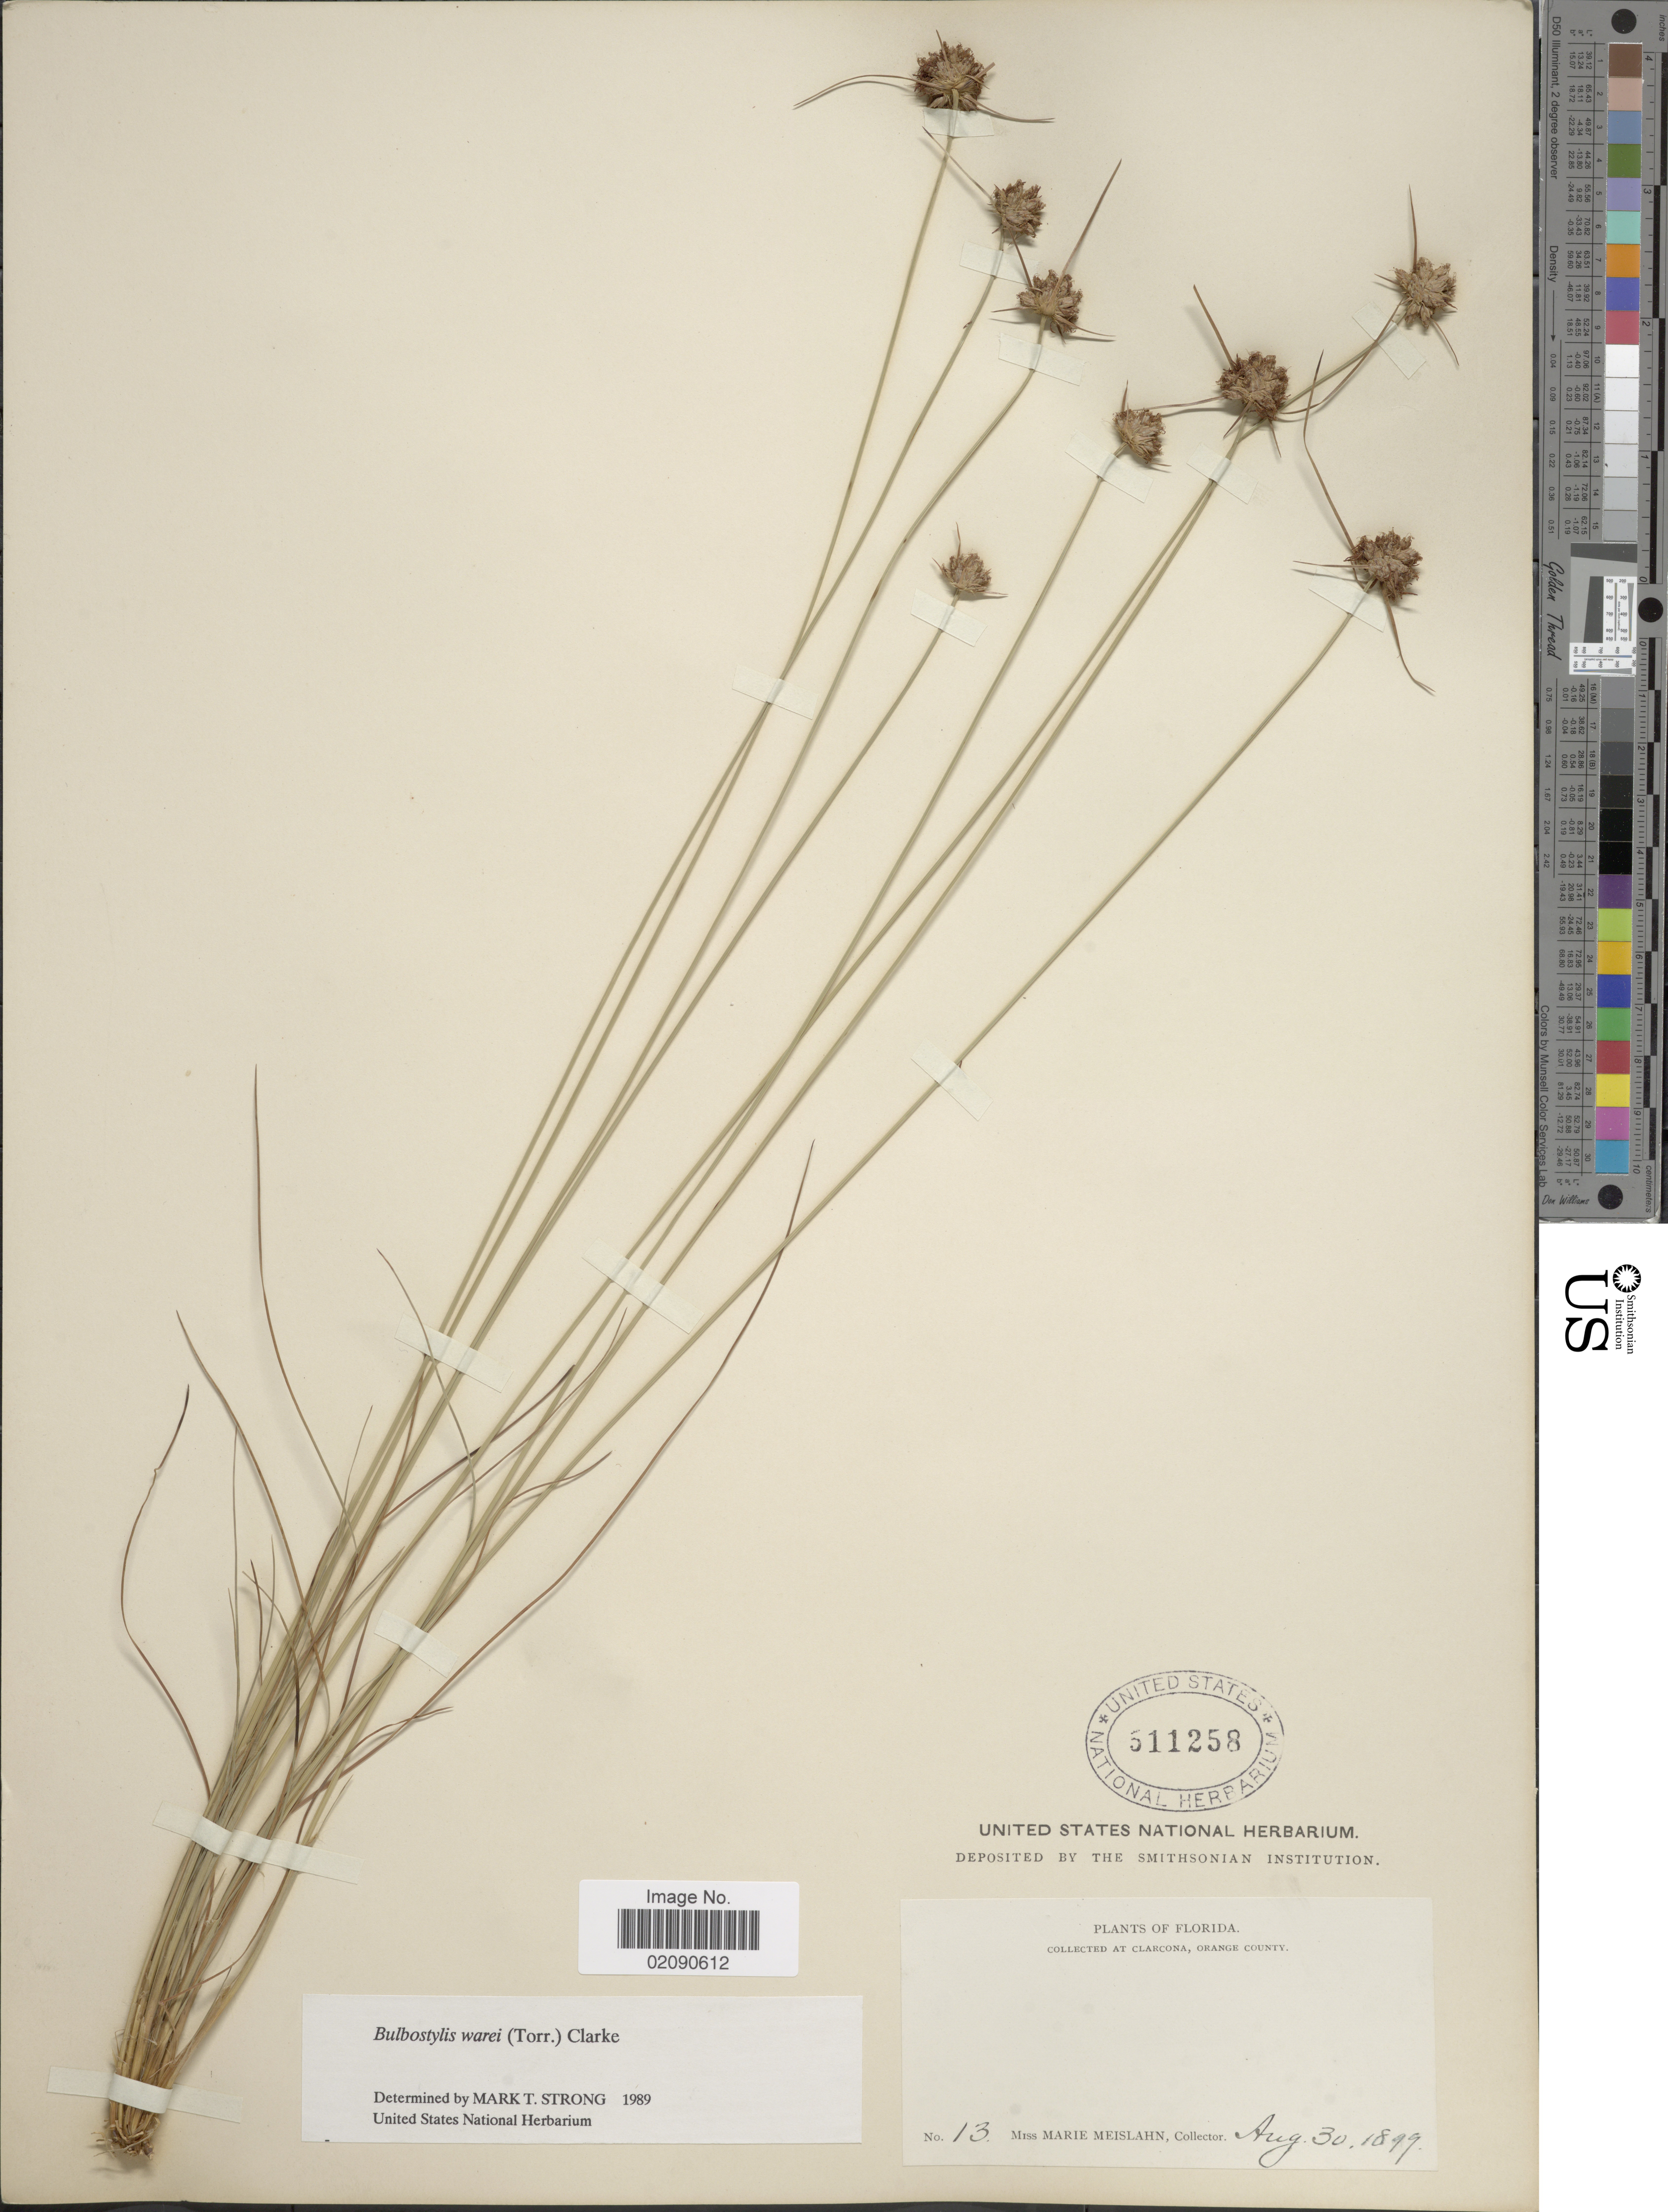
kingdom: Plantae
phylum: Tracheophyta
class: Liliopsida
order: Poales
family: Cyperaceae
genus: Bulbostylis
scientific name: Bulbostylis warei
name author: (Torr.) C.B. Clarke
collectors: M. Meislahn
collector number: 13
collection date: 1899-08-30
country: United States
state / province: Florida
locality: Clarcona, Orange County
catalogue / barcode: US 511258